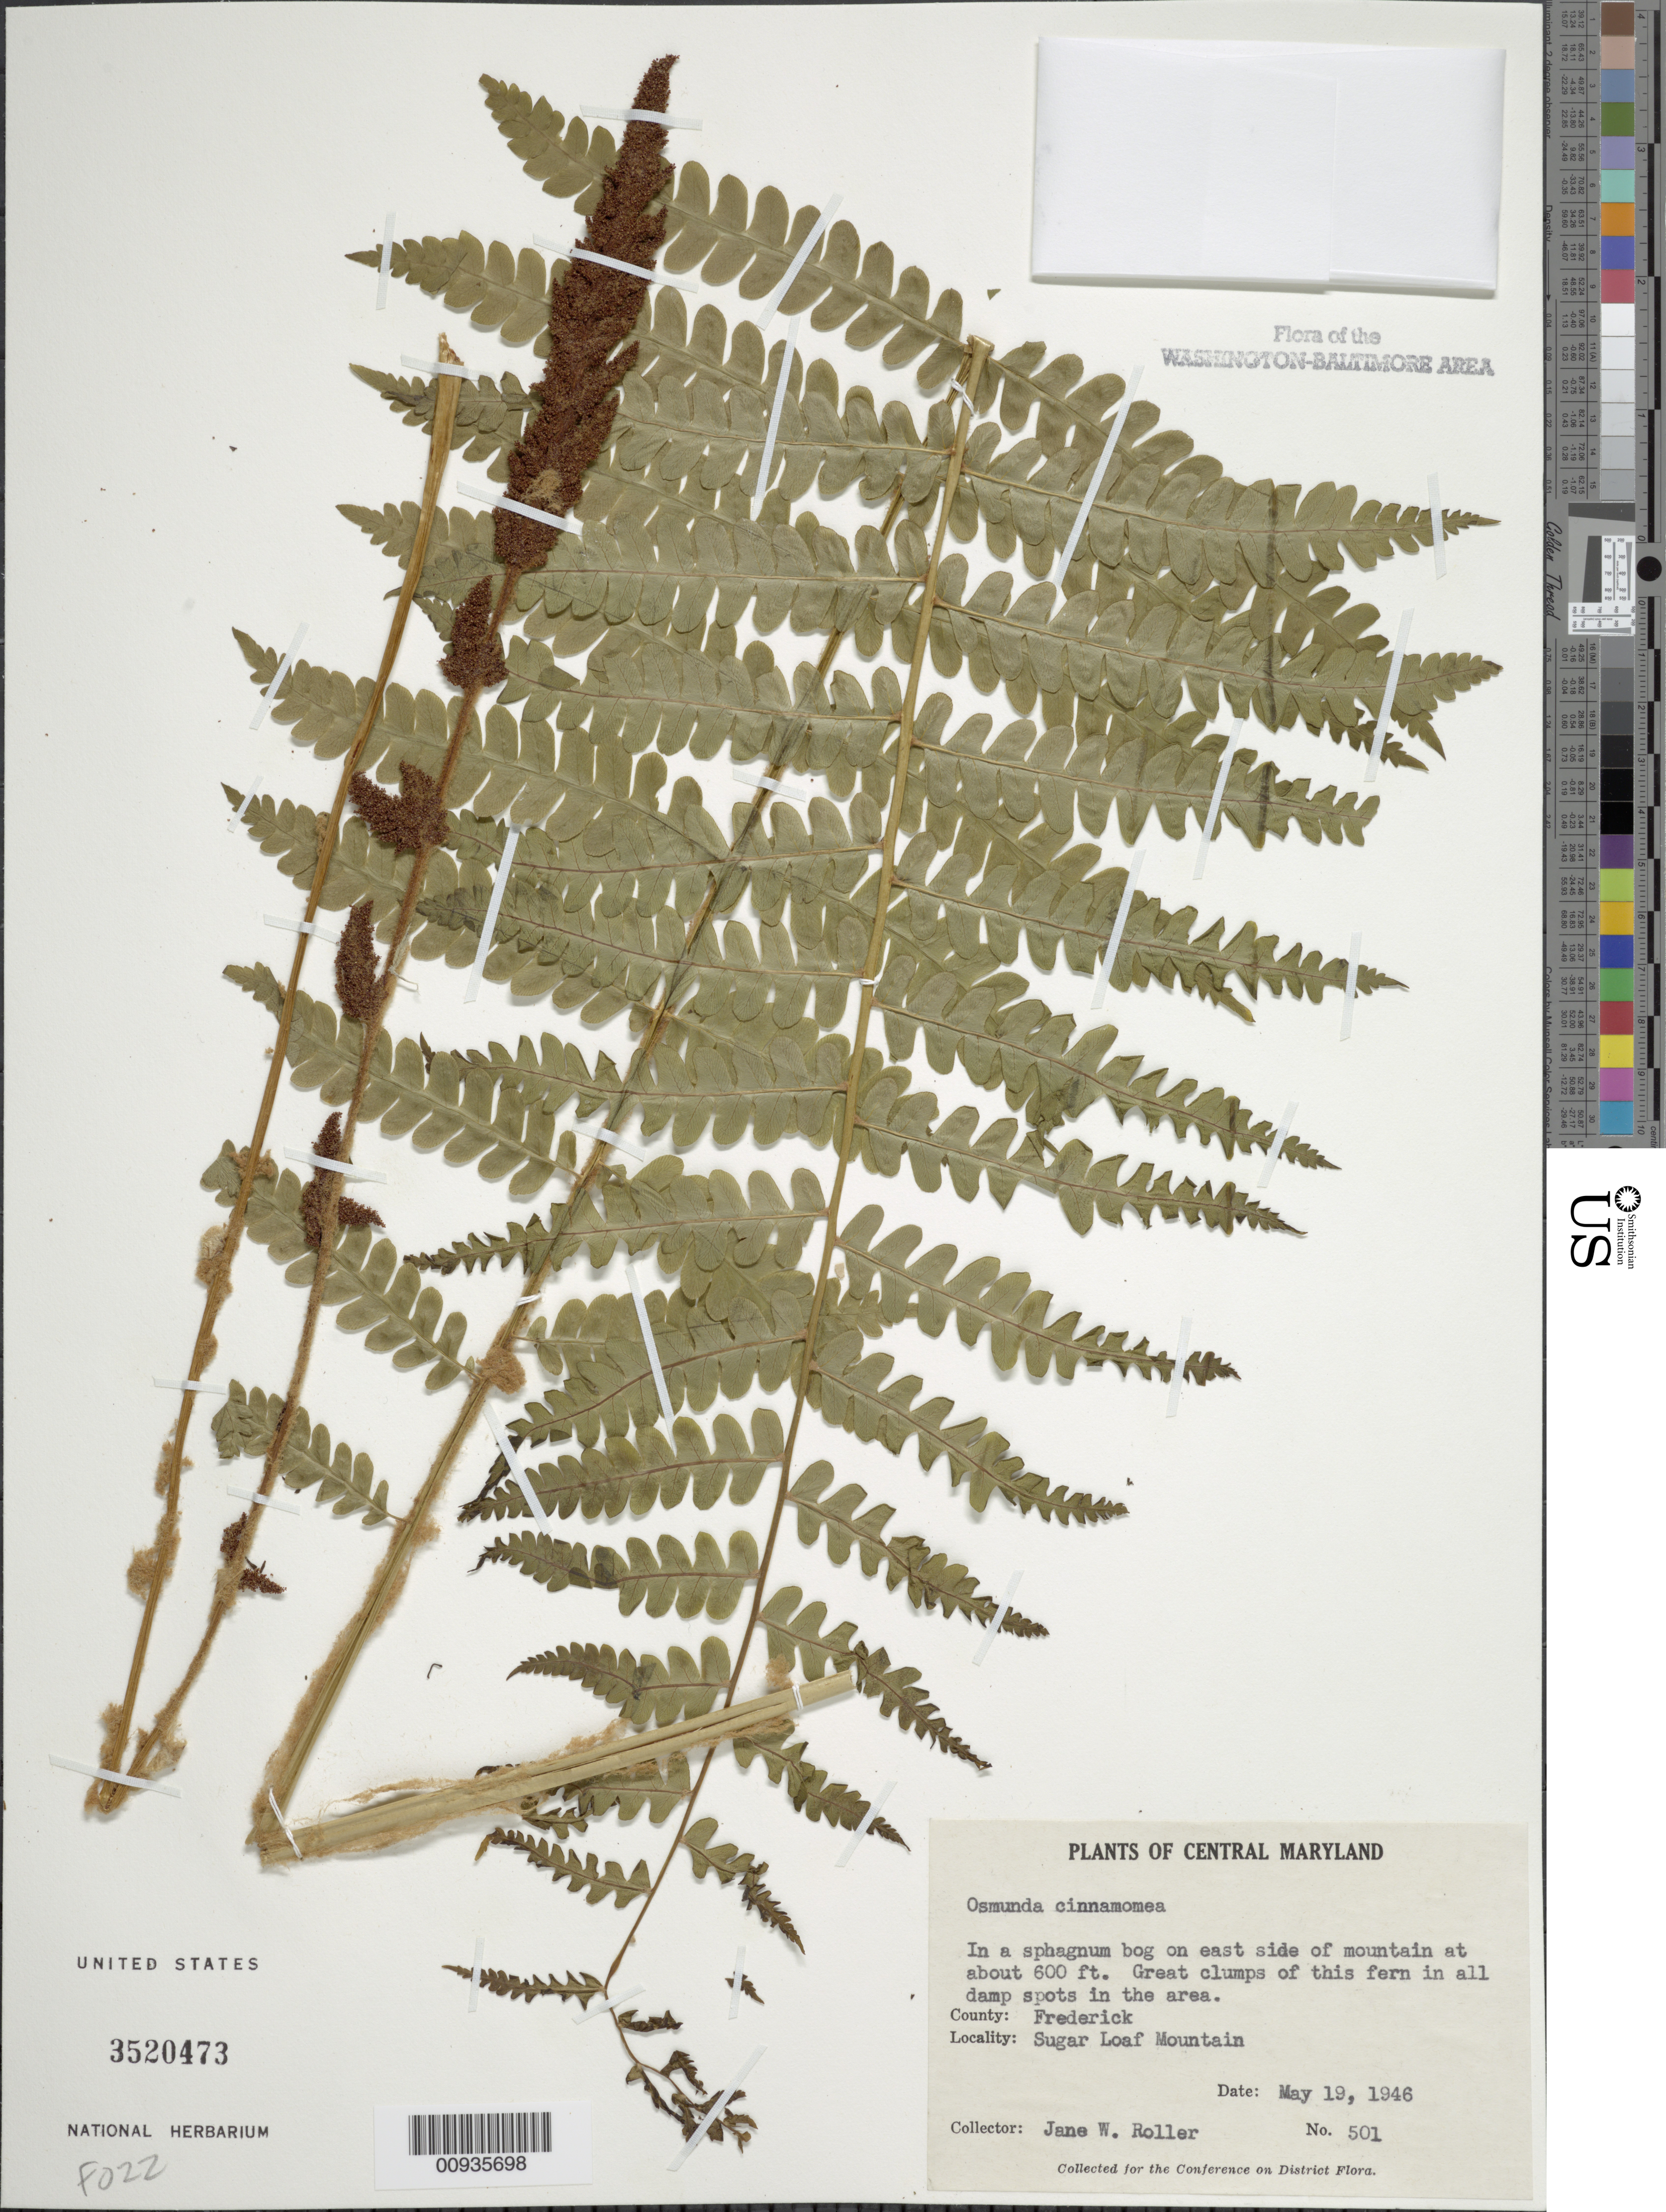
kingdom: Plantae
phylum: Tracheophyta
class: Polypodiopsida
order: Osmundales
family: Osmundaceae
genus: Osmundastrum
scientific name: Osmundastrum cinnamomeum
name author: (L.) C. Presl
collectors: J. W. Roller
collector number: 494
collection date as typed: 19 May 1946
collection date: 1946-05-19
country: United States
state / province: Maryland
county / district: Frederick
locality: Sugar Loaf Mountain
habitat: In a sphagnum bog at east side of mountain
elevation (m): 183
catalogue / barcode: US 3520473